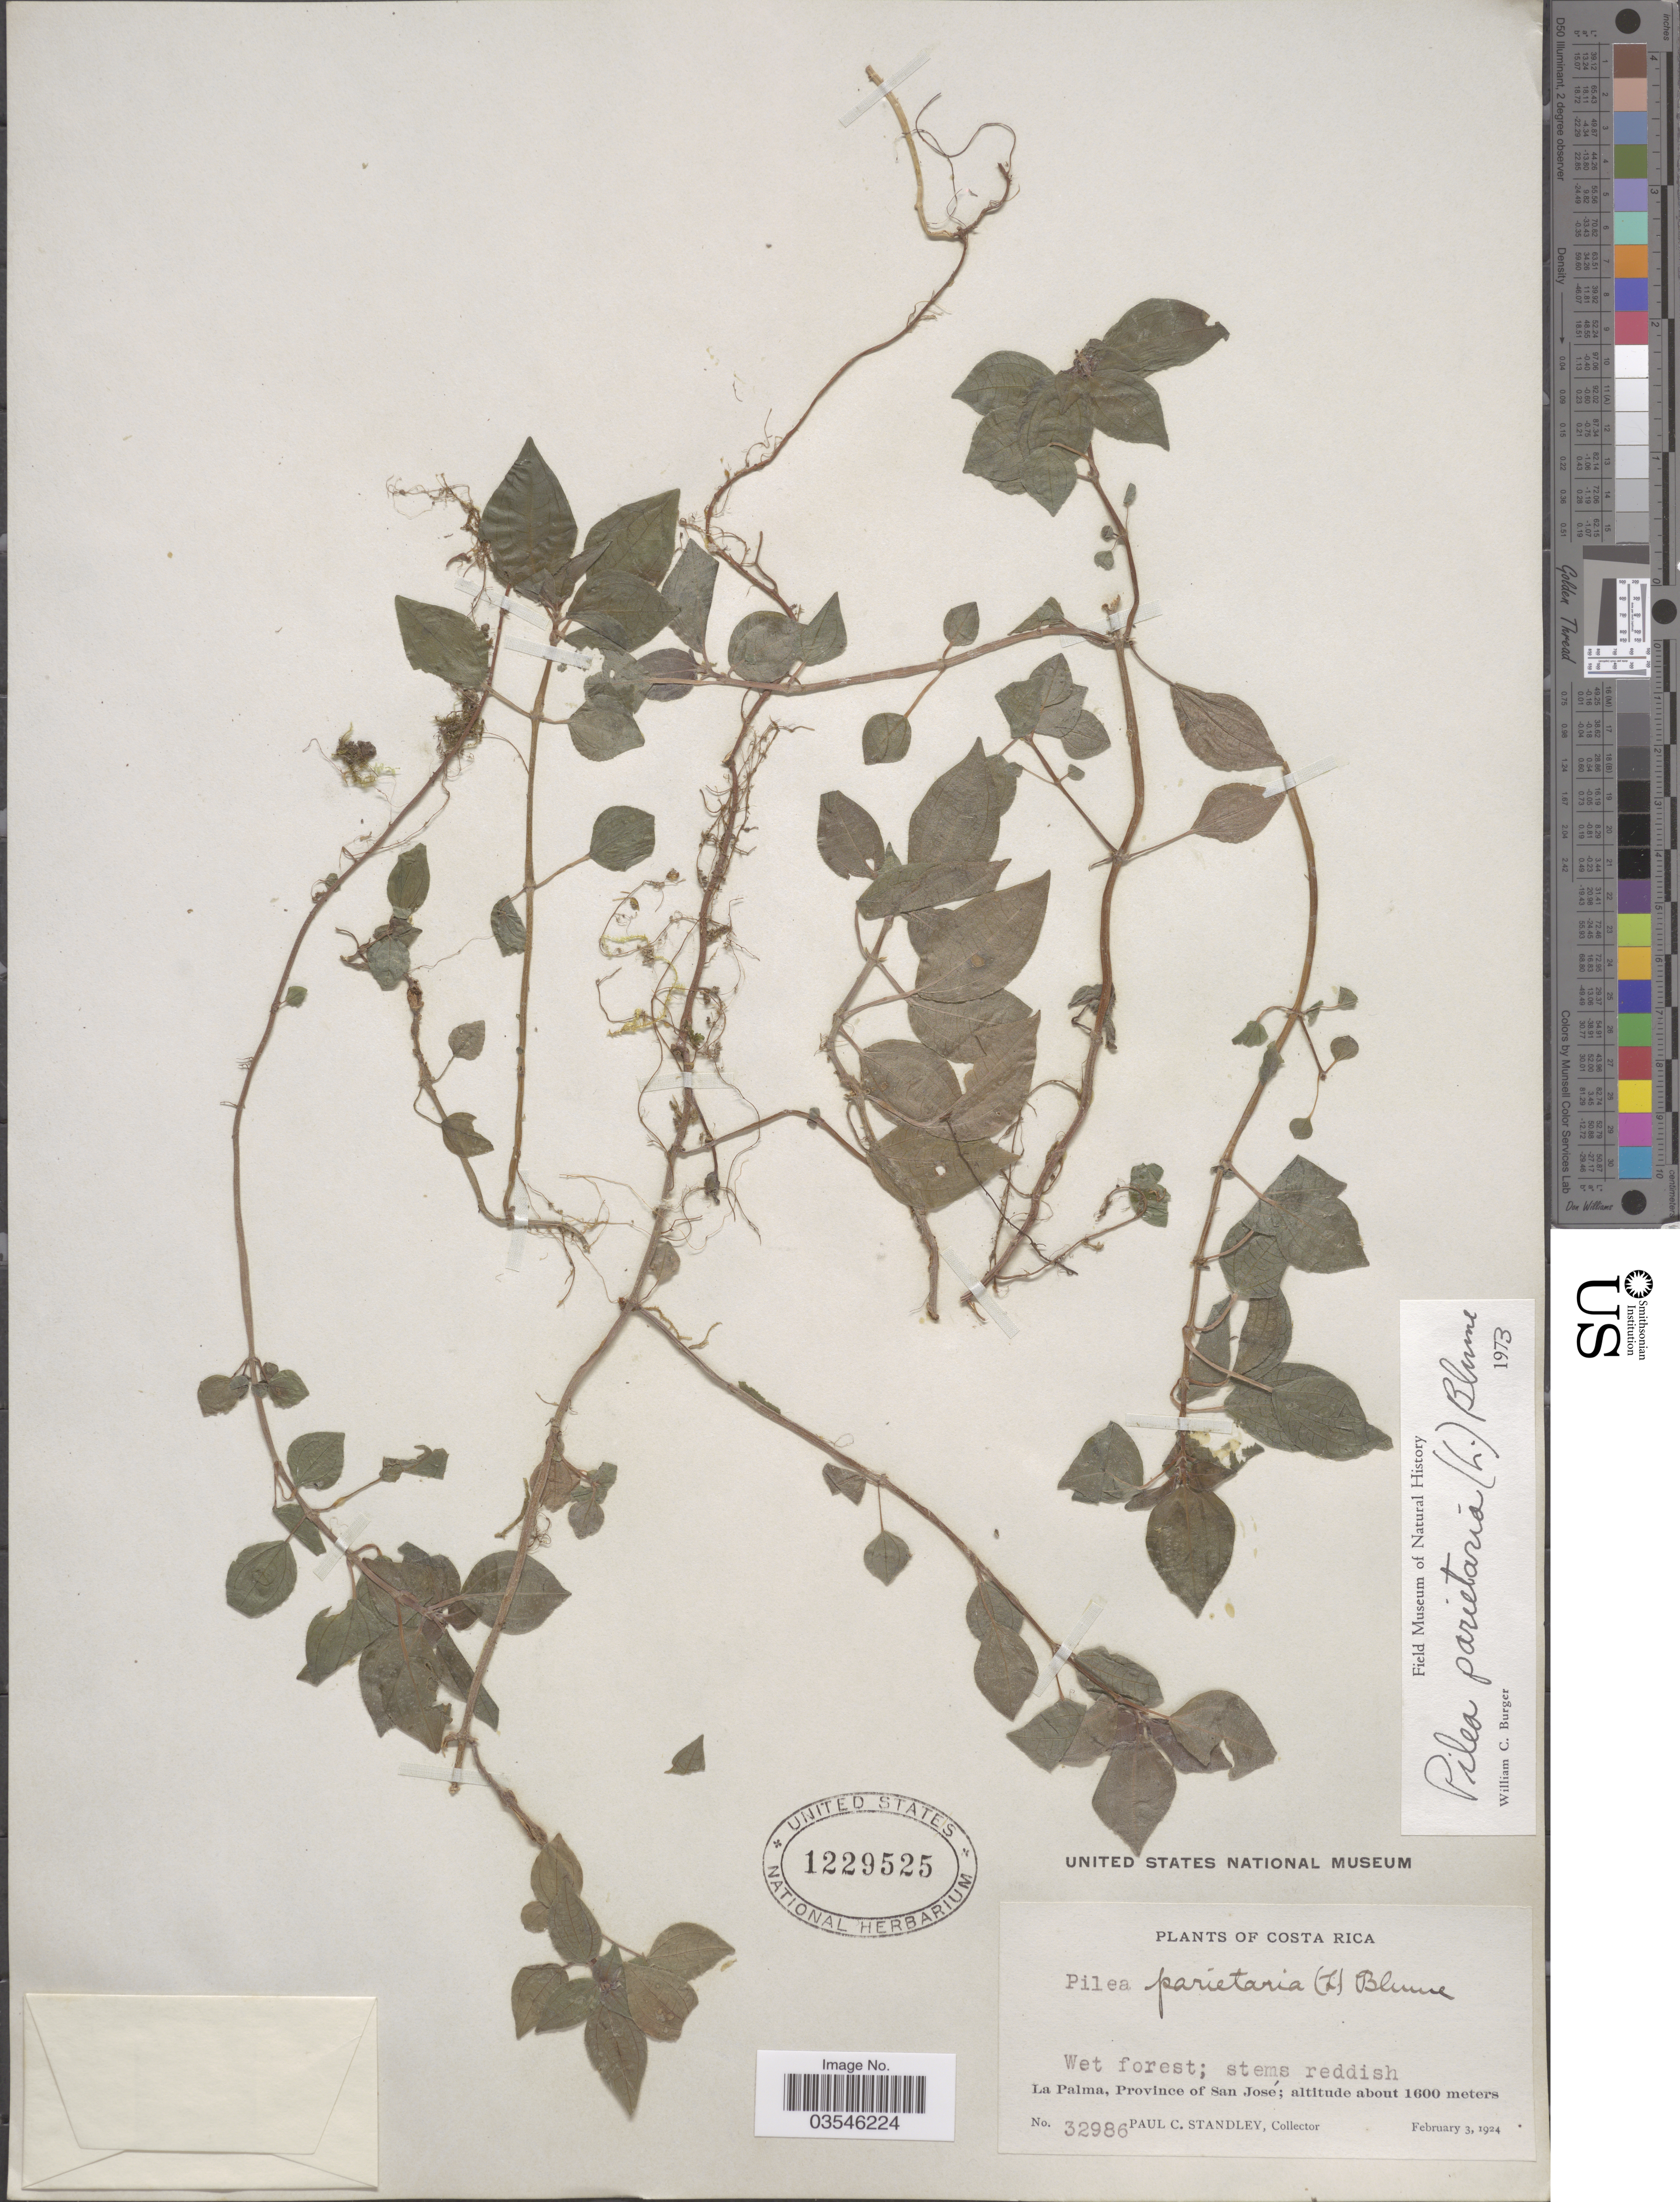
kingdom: Plantae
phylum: Tracheophyta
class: Magnoliopsida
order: Rosales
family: Urticaceae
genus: Pilea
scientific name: Pilea parietaria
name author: (L.) Blume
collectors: P. C. Standley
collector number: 32986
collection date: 1924-02-03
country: Costa Rica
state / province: San José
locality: La Palma, Province of San José.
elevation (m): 1600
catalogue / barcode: US 1229525